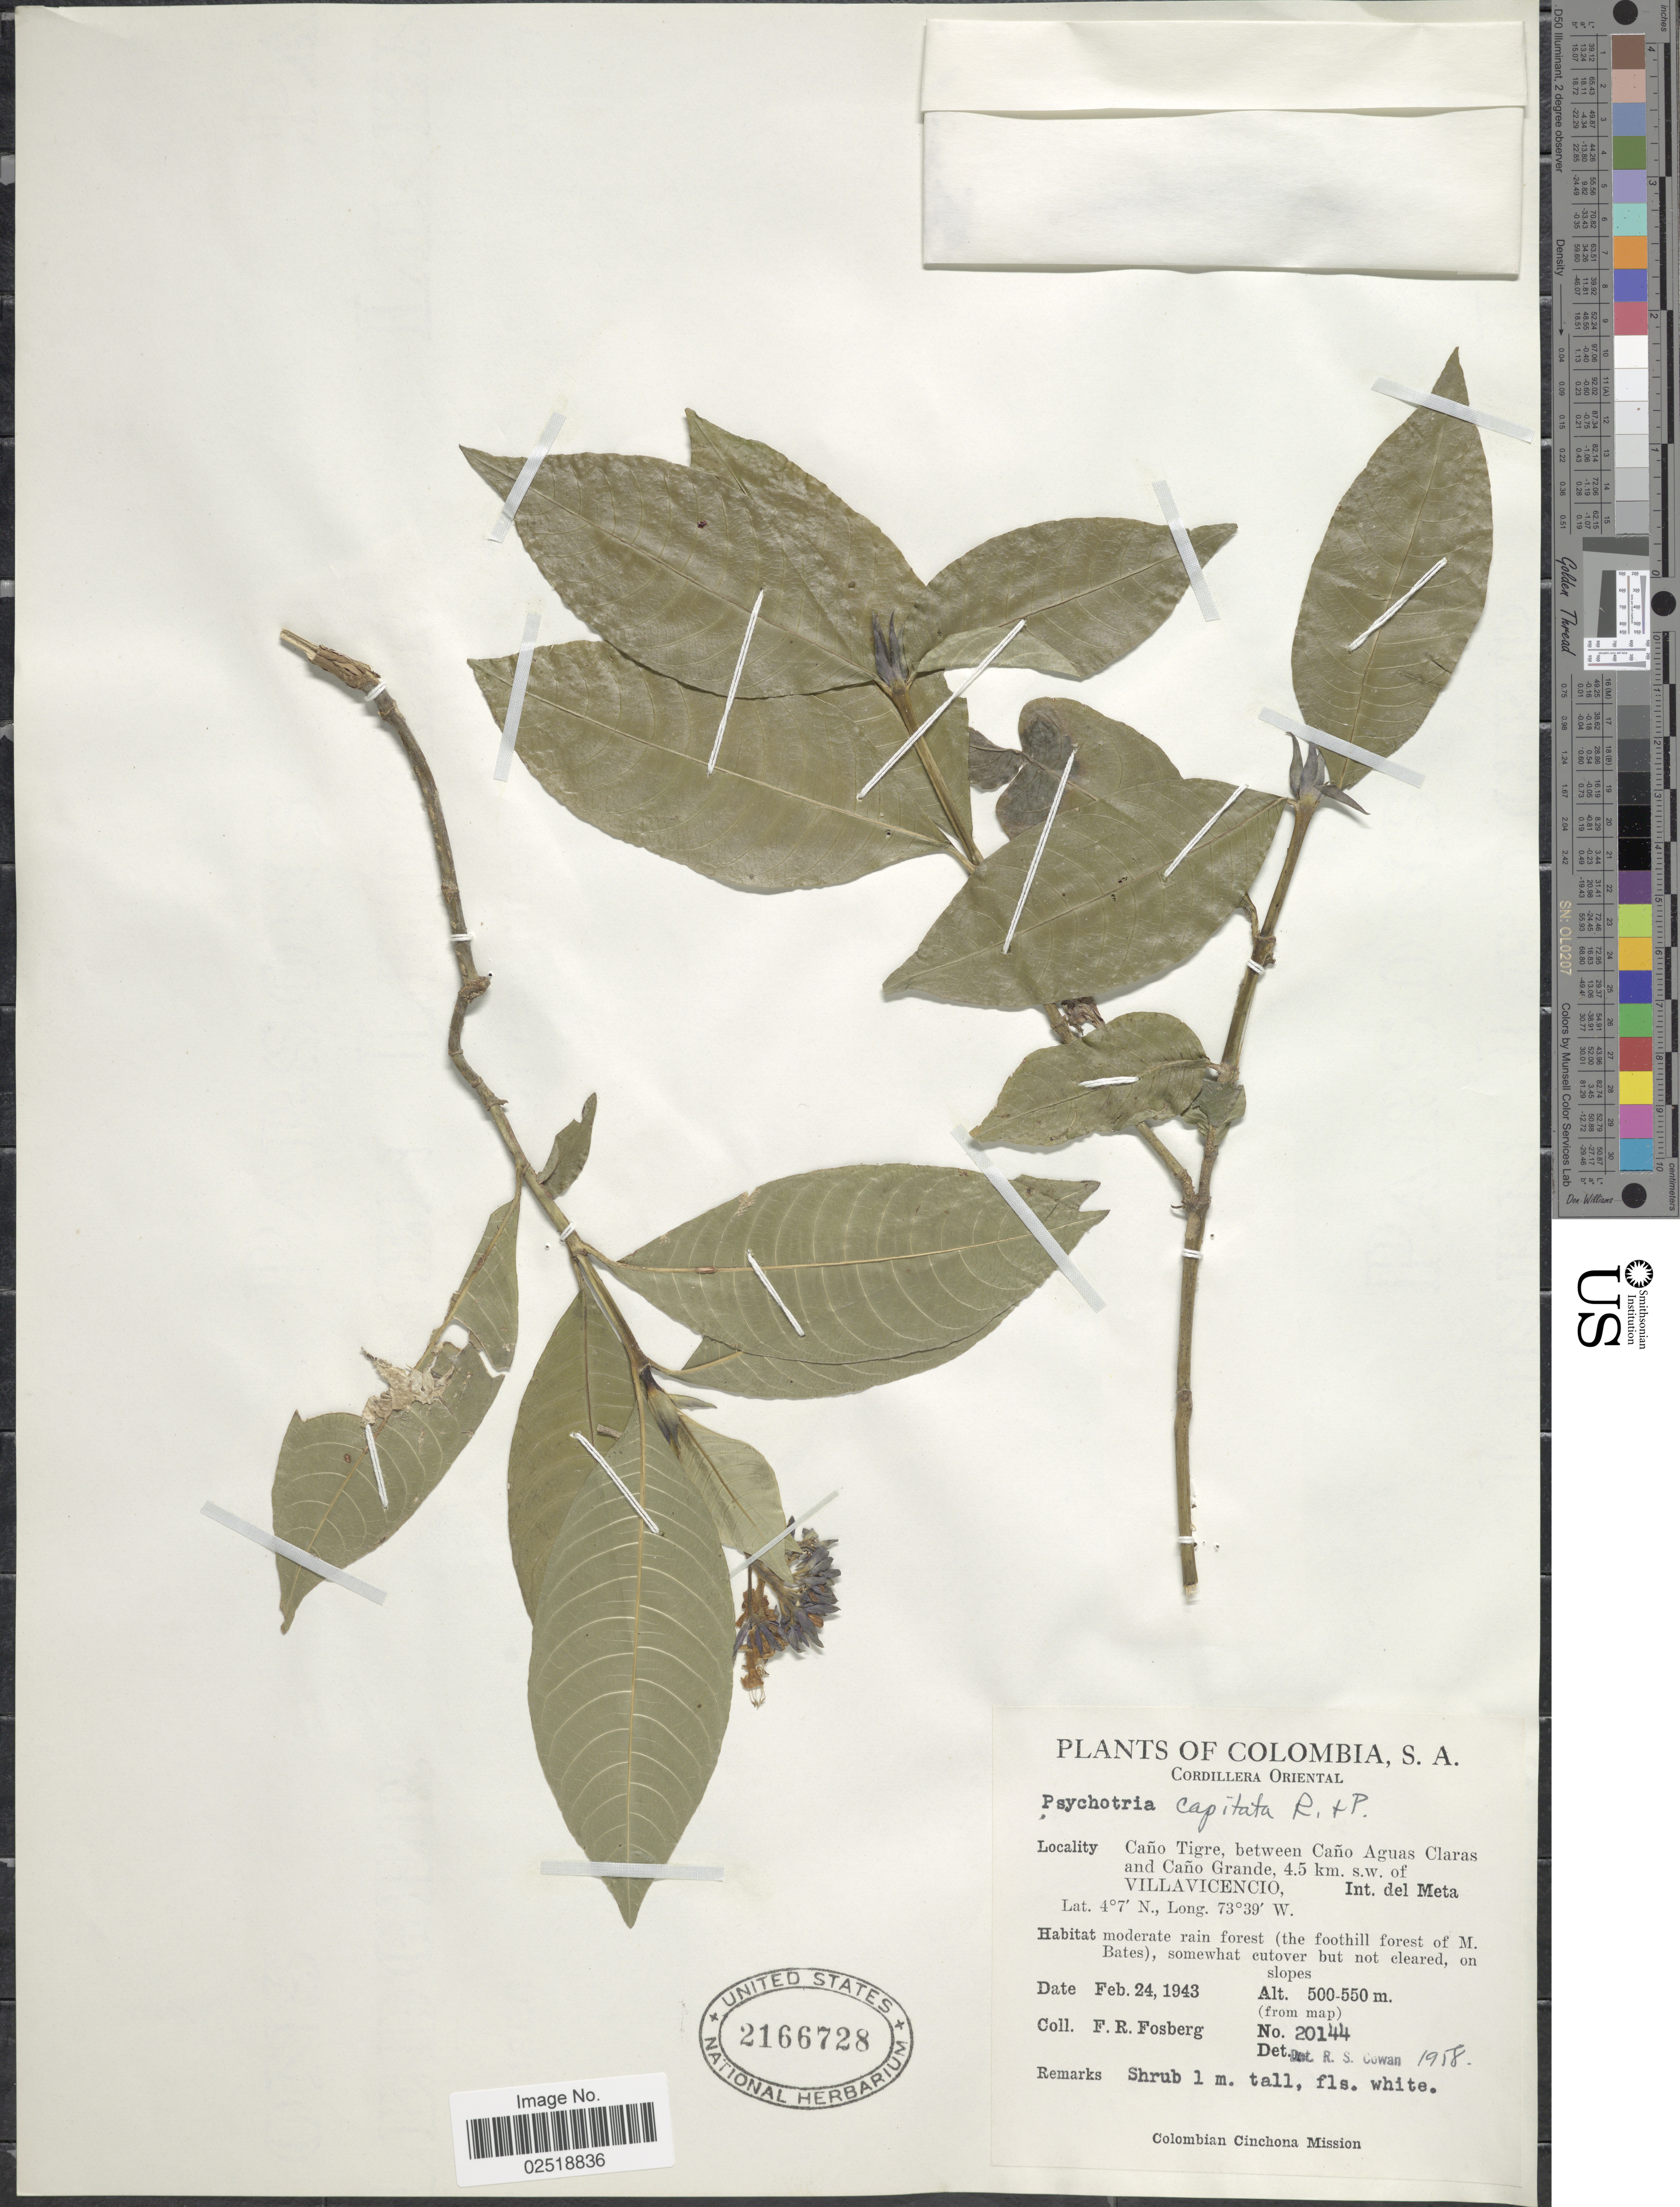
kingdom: Plantae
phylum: Tracheophyta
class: Magnoliopsida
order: Gentianales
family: Rubiaceae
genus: Psychotria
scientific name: Psychotria capitata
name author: Ruiz & Pav.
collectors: F. R. Fosberg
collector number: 20144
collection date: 1943-02-24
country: Colombia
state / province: Meta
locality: Cordillera Oriental, Caño Tigre, between Caño Aguas Claras and Caño Grande, 4.5 km s.w. of Villavicencio, Int del Meta, koderate rain forest (the foothill forest of M. Bates), on slopes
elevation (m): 500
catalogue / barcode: US 2166728